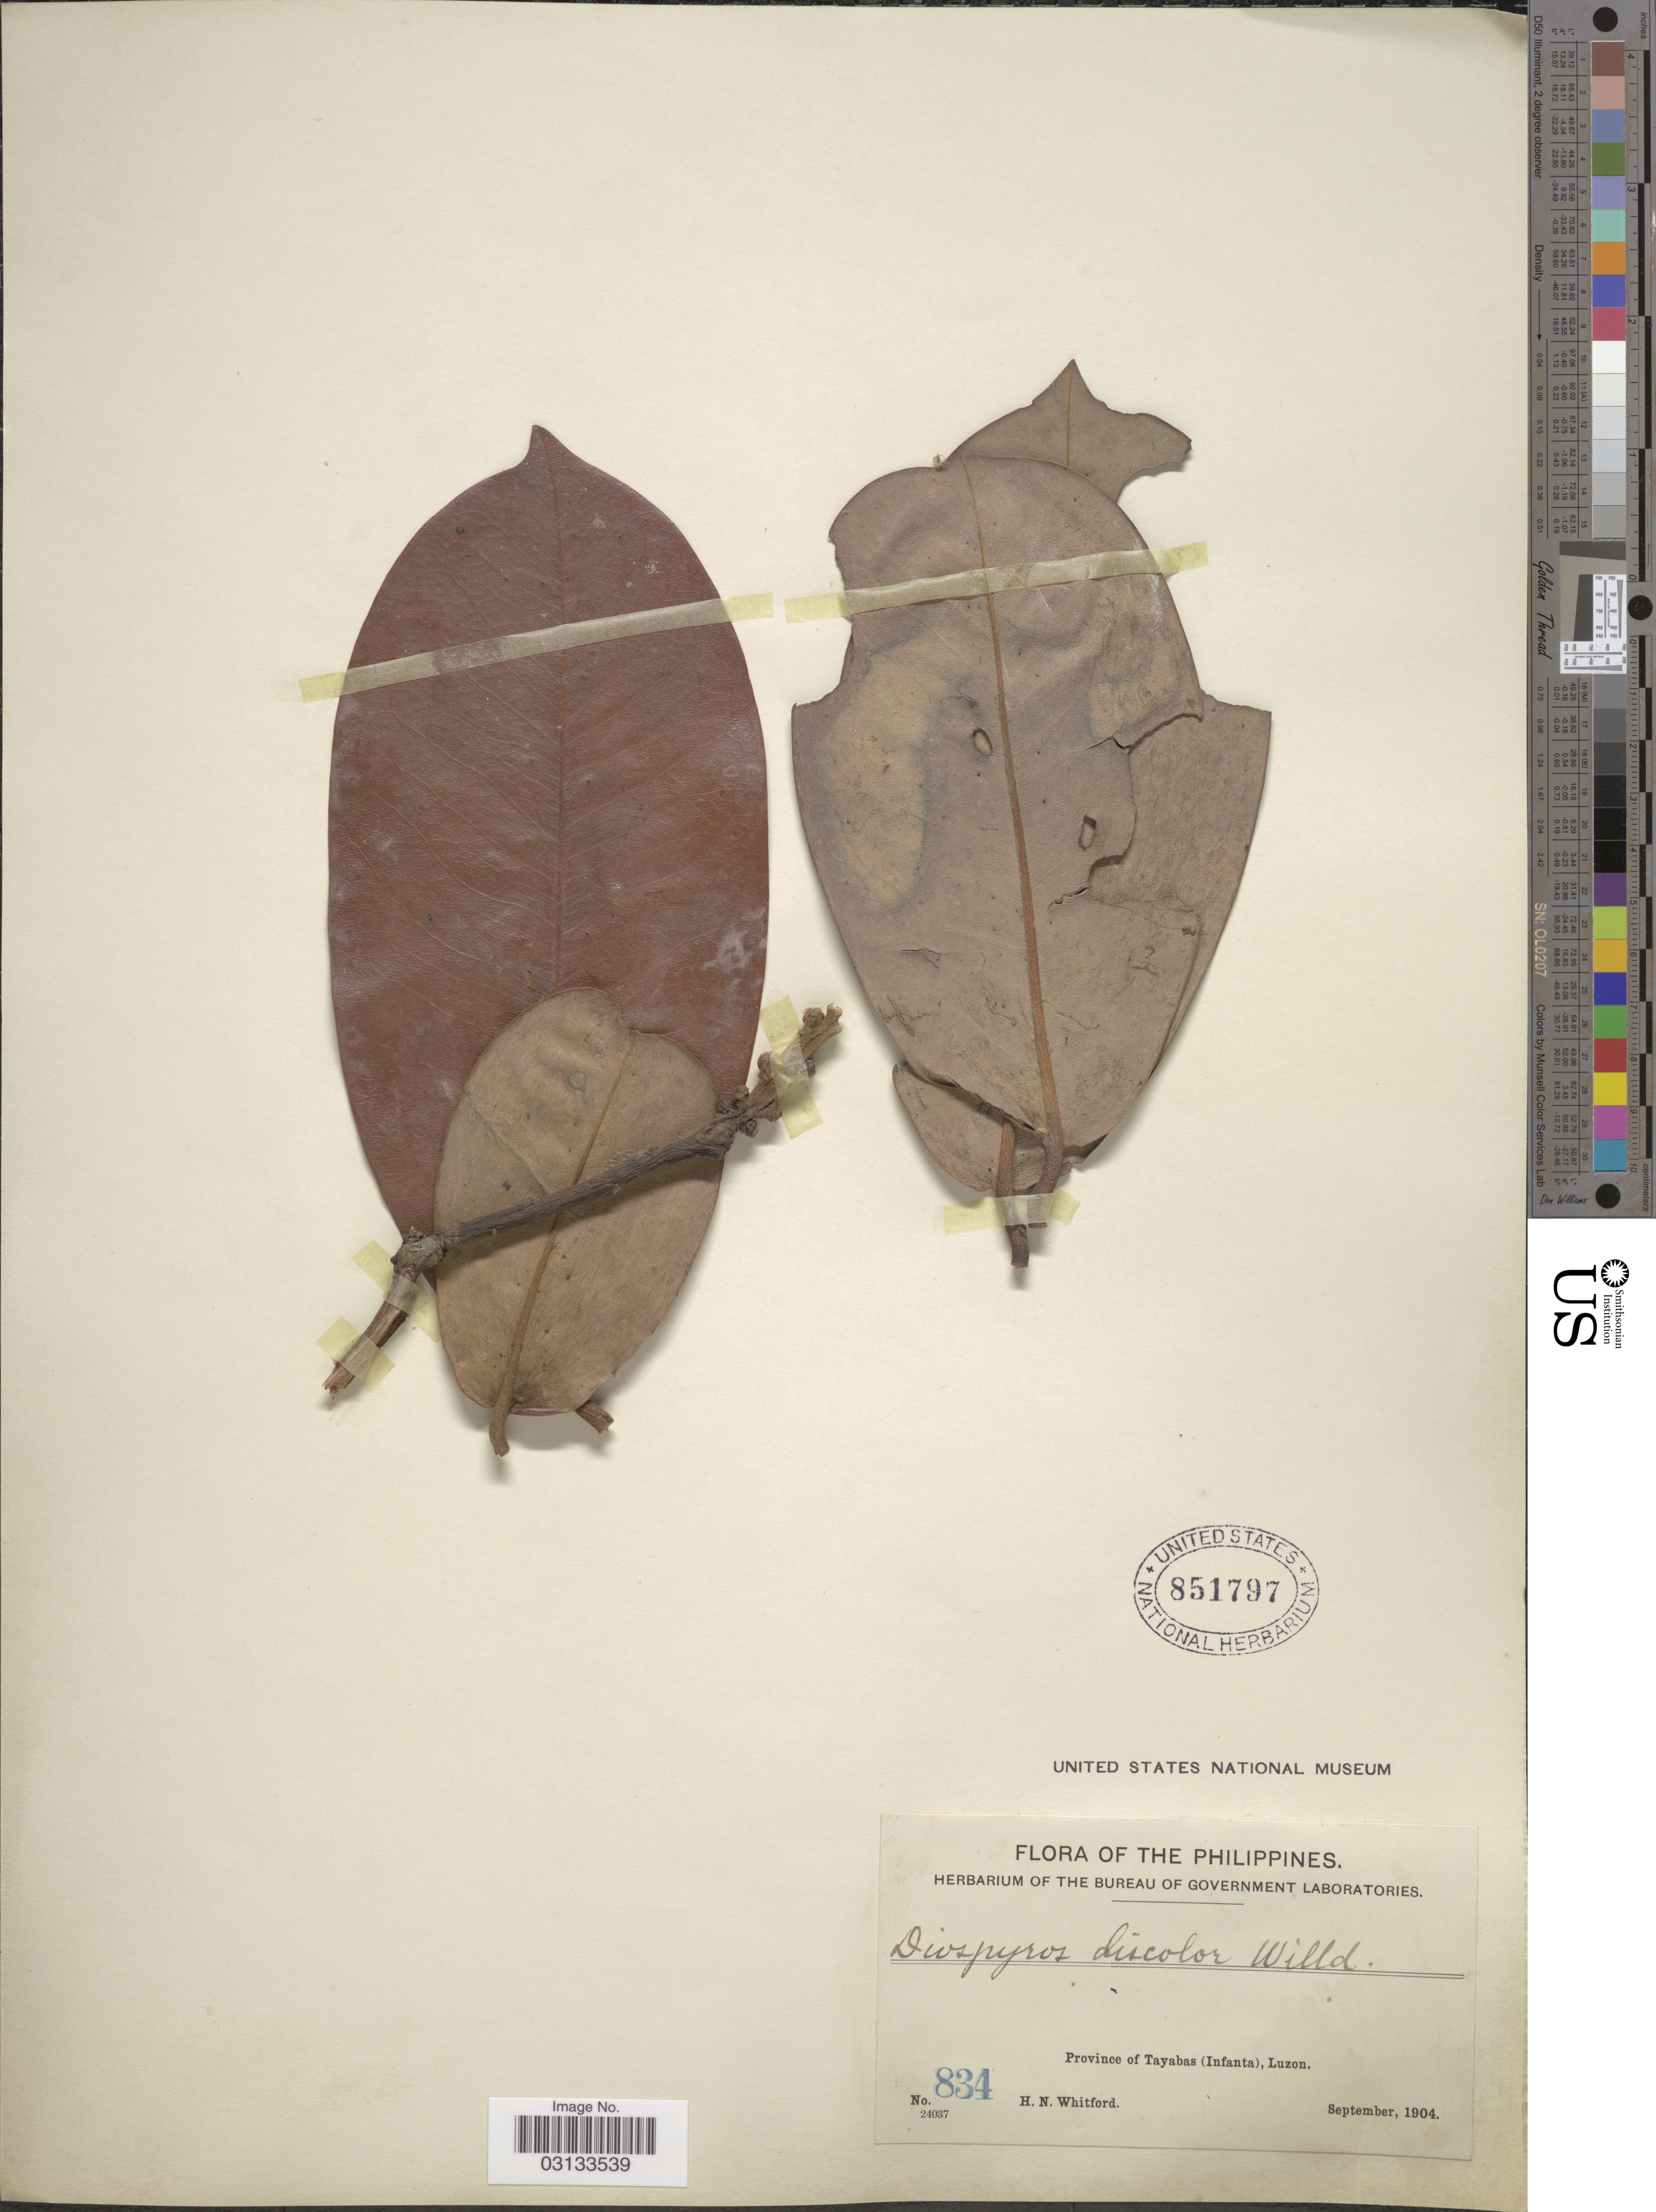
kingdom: Plantae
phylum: Tracheophyta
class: Magnoliopsida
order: Ericales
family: Ebenaceae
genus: Diospyros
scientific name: Diospyros discolor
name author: Willd.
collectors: H. N. Whitford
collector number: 834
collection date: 1904-09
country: Philippines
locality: Province of Tayabas (Infanta), Luzon.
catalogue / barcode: US 851797